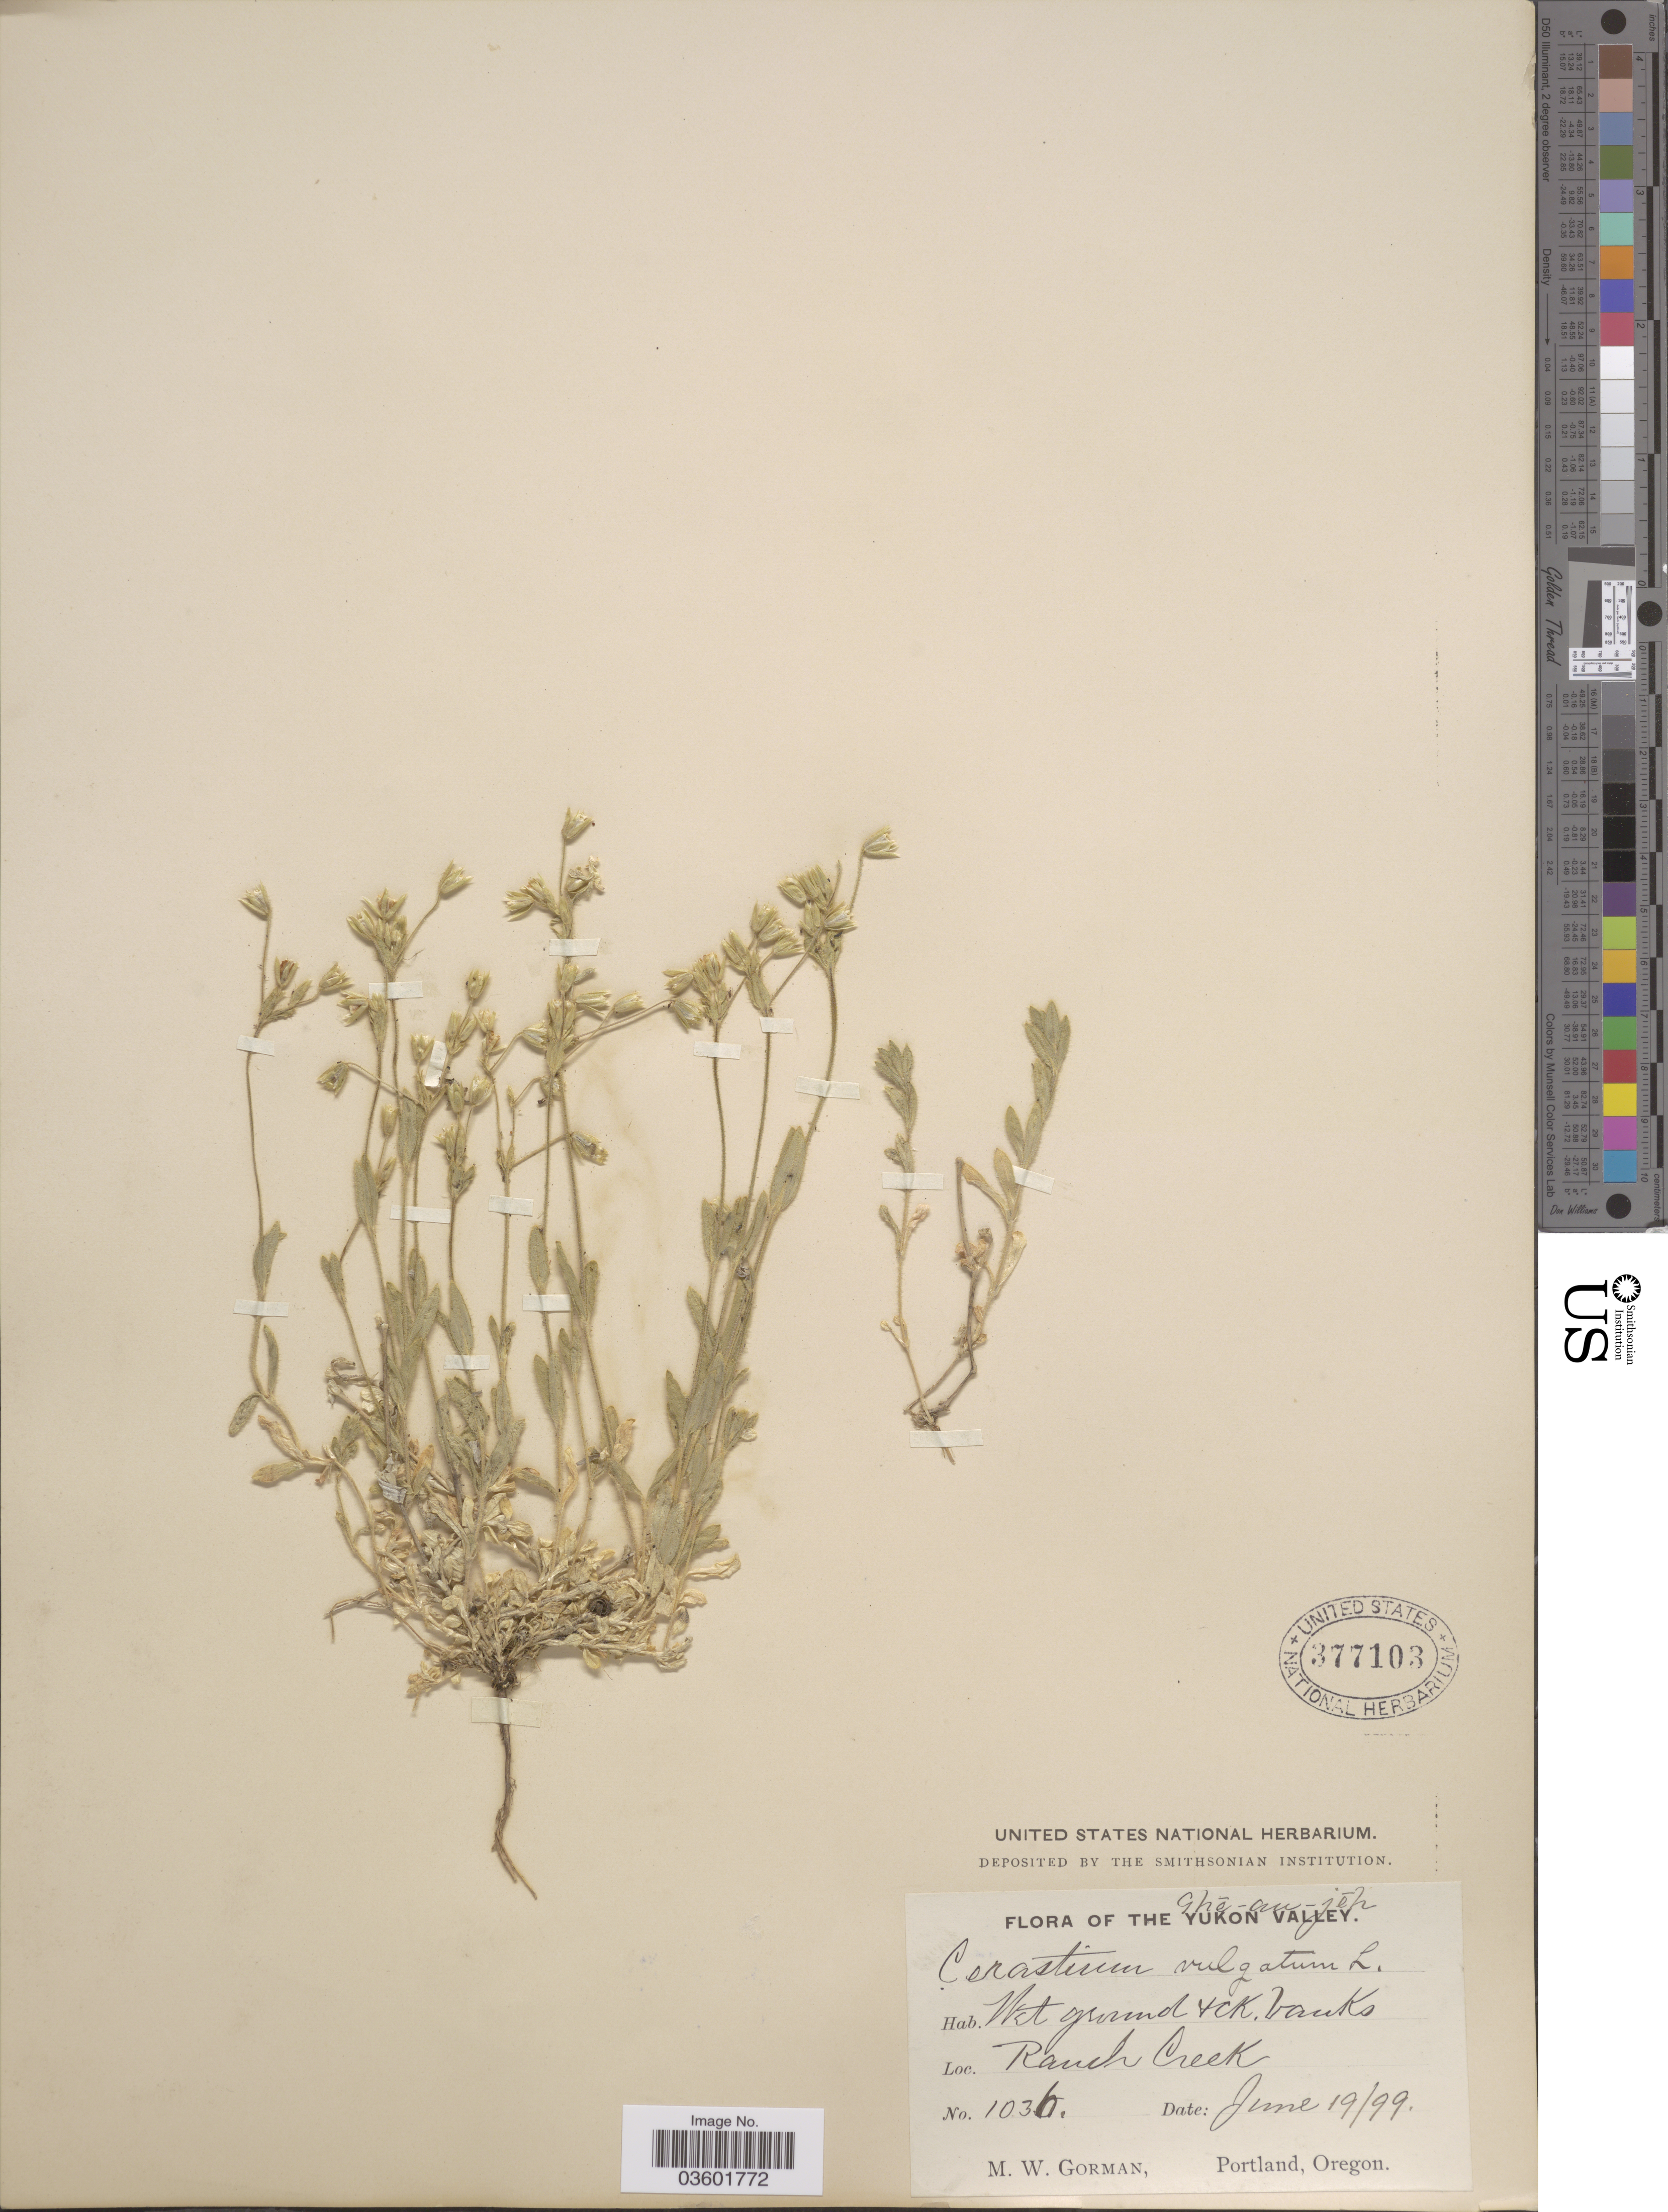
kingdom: Plantae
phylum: Tracheophyta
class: Magnoliopsida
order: Caryophyllales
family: Caryophyllaceae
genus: Cerastium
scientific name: Cerastium caespitosum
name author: Rchb. & Kit.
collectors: M. W. Gorman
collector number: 1036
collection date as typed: Transcribed d/m/y: 19/6/99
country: Canada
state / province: Yukon Territory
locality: Yukon Valley. Ranch Creek.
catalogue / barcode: US 377103